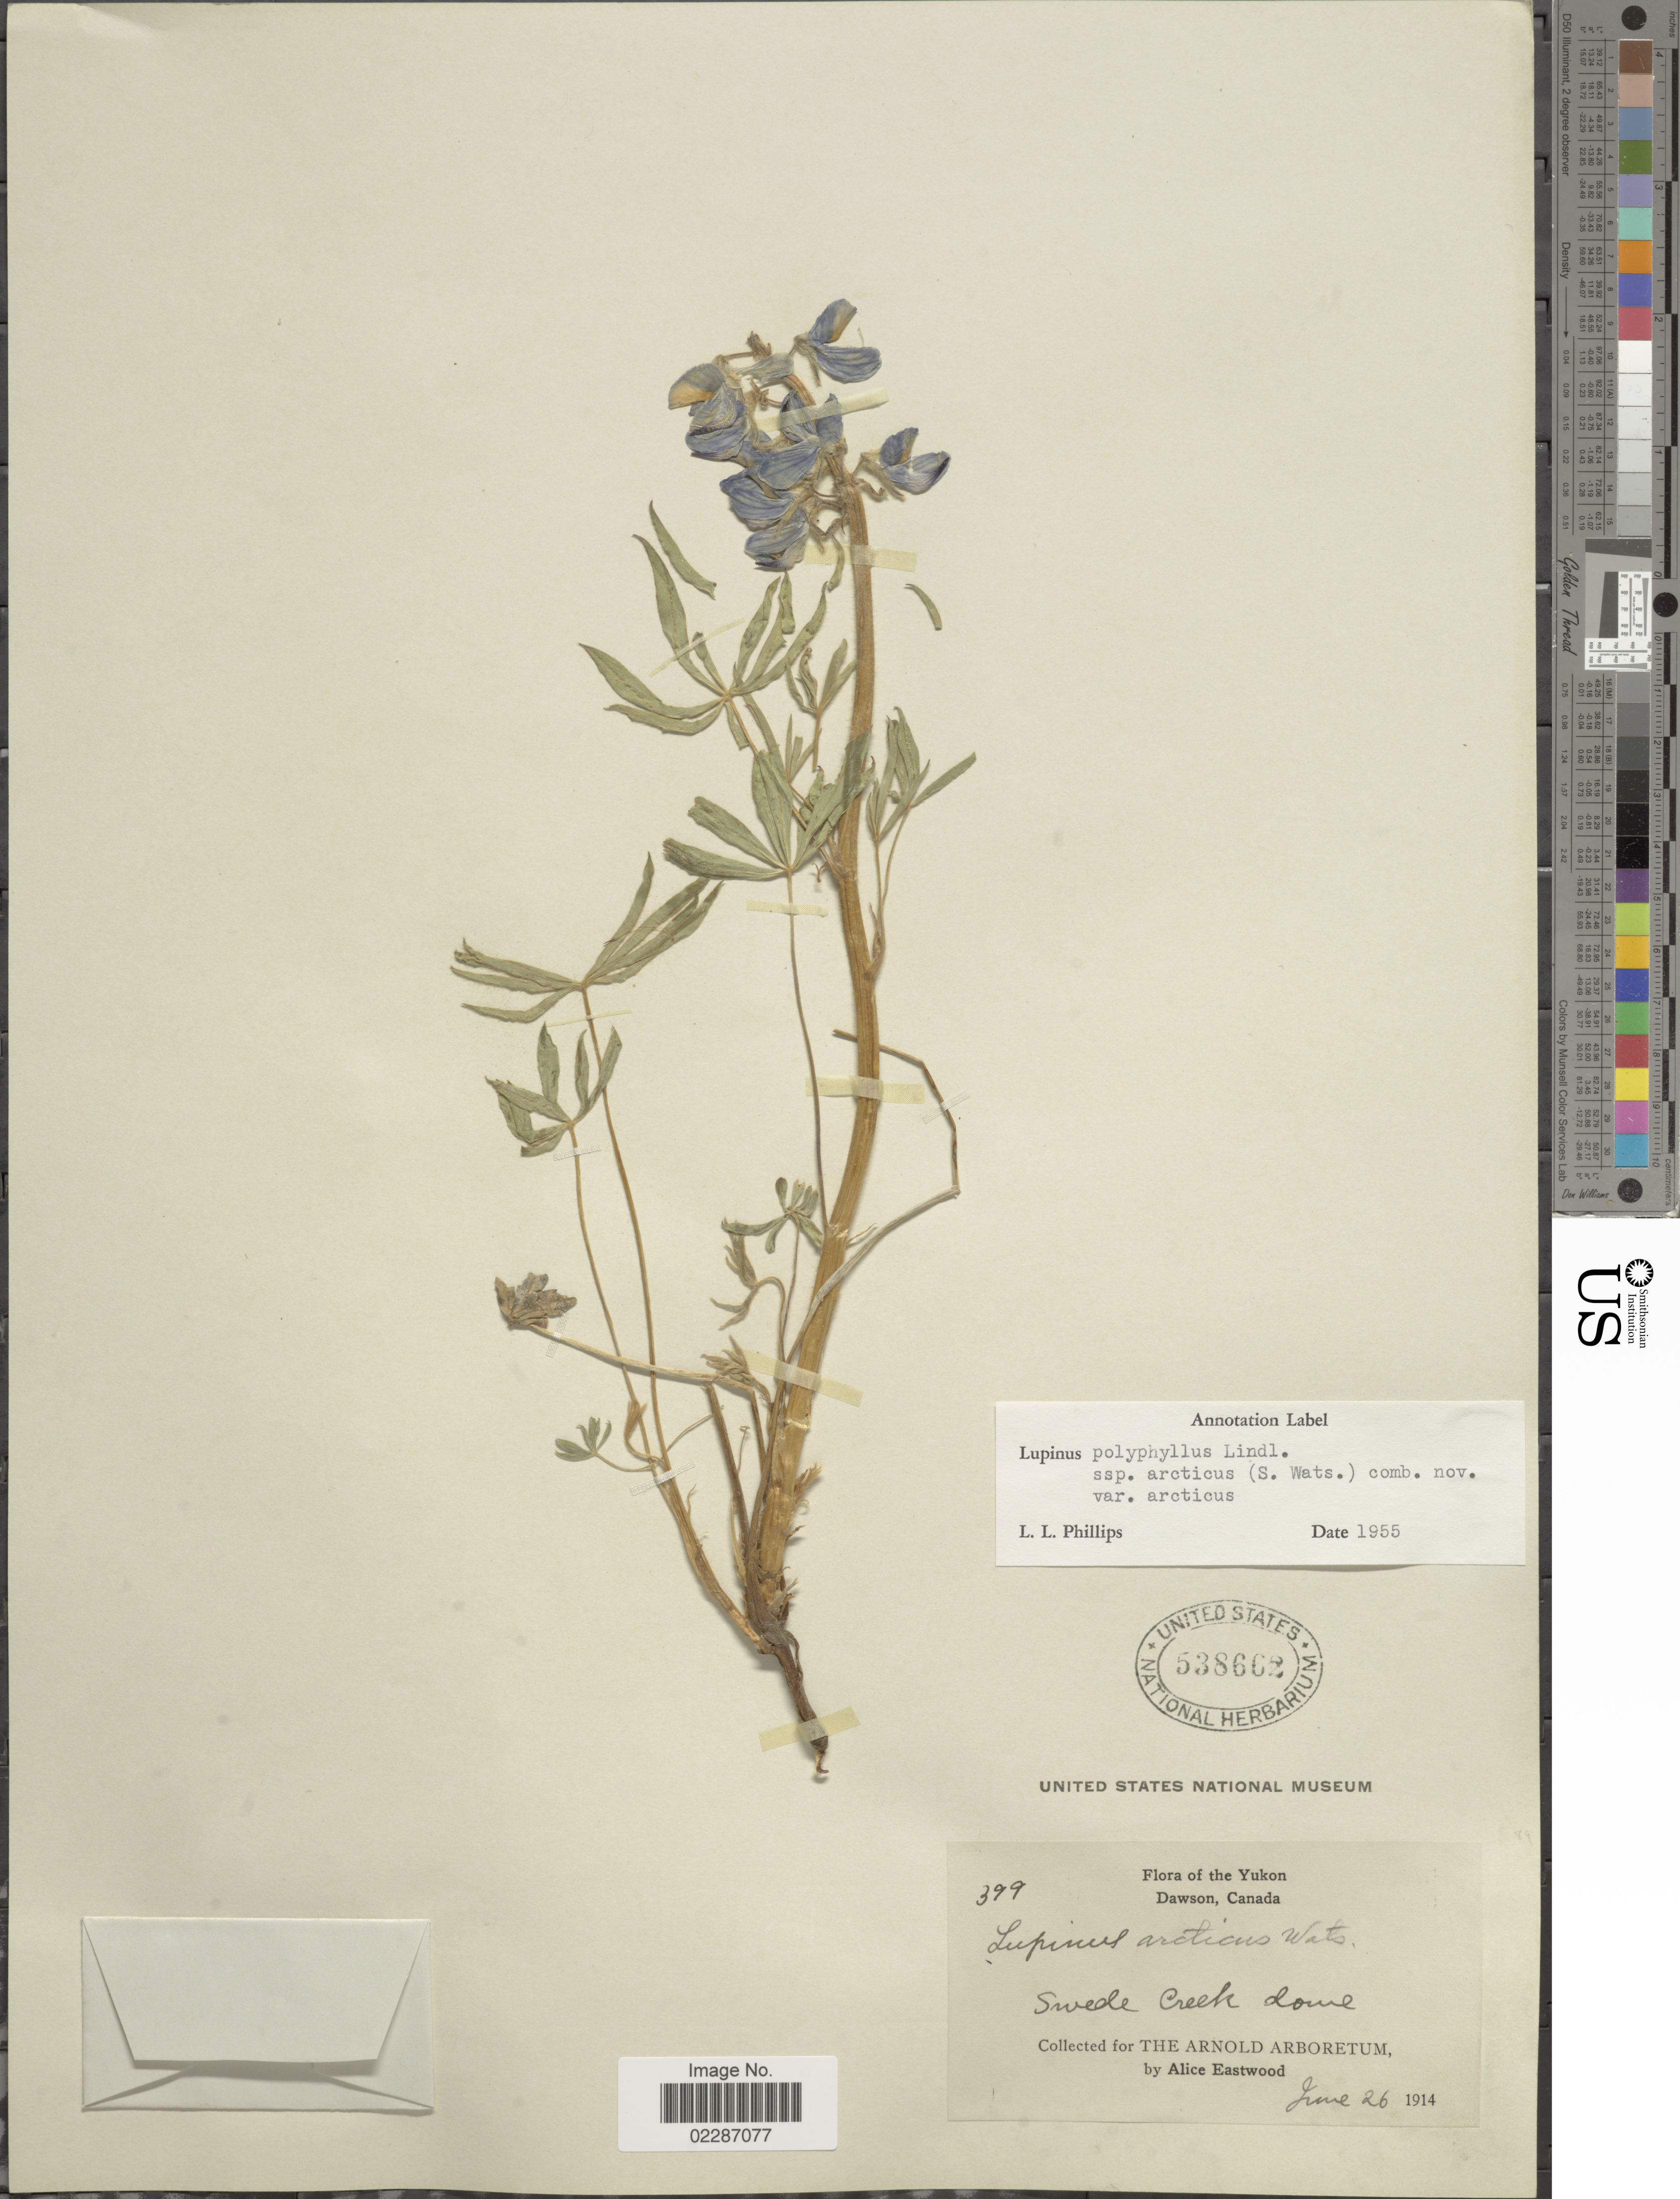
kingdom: Plantae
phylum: Tracheophyta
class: Magnoliopsida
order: Fabales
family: Fabaceae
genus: Lupinus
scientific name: Lupinus arcticus subsp. arcticus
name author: S. Watson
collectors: A. Eastwood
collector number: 399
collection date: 1914-06-26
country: Canada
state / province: Yukon Territory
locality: Dawson, Swede Creek dome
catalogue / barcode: US 538662